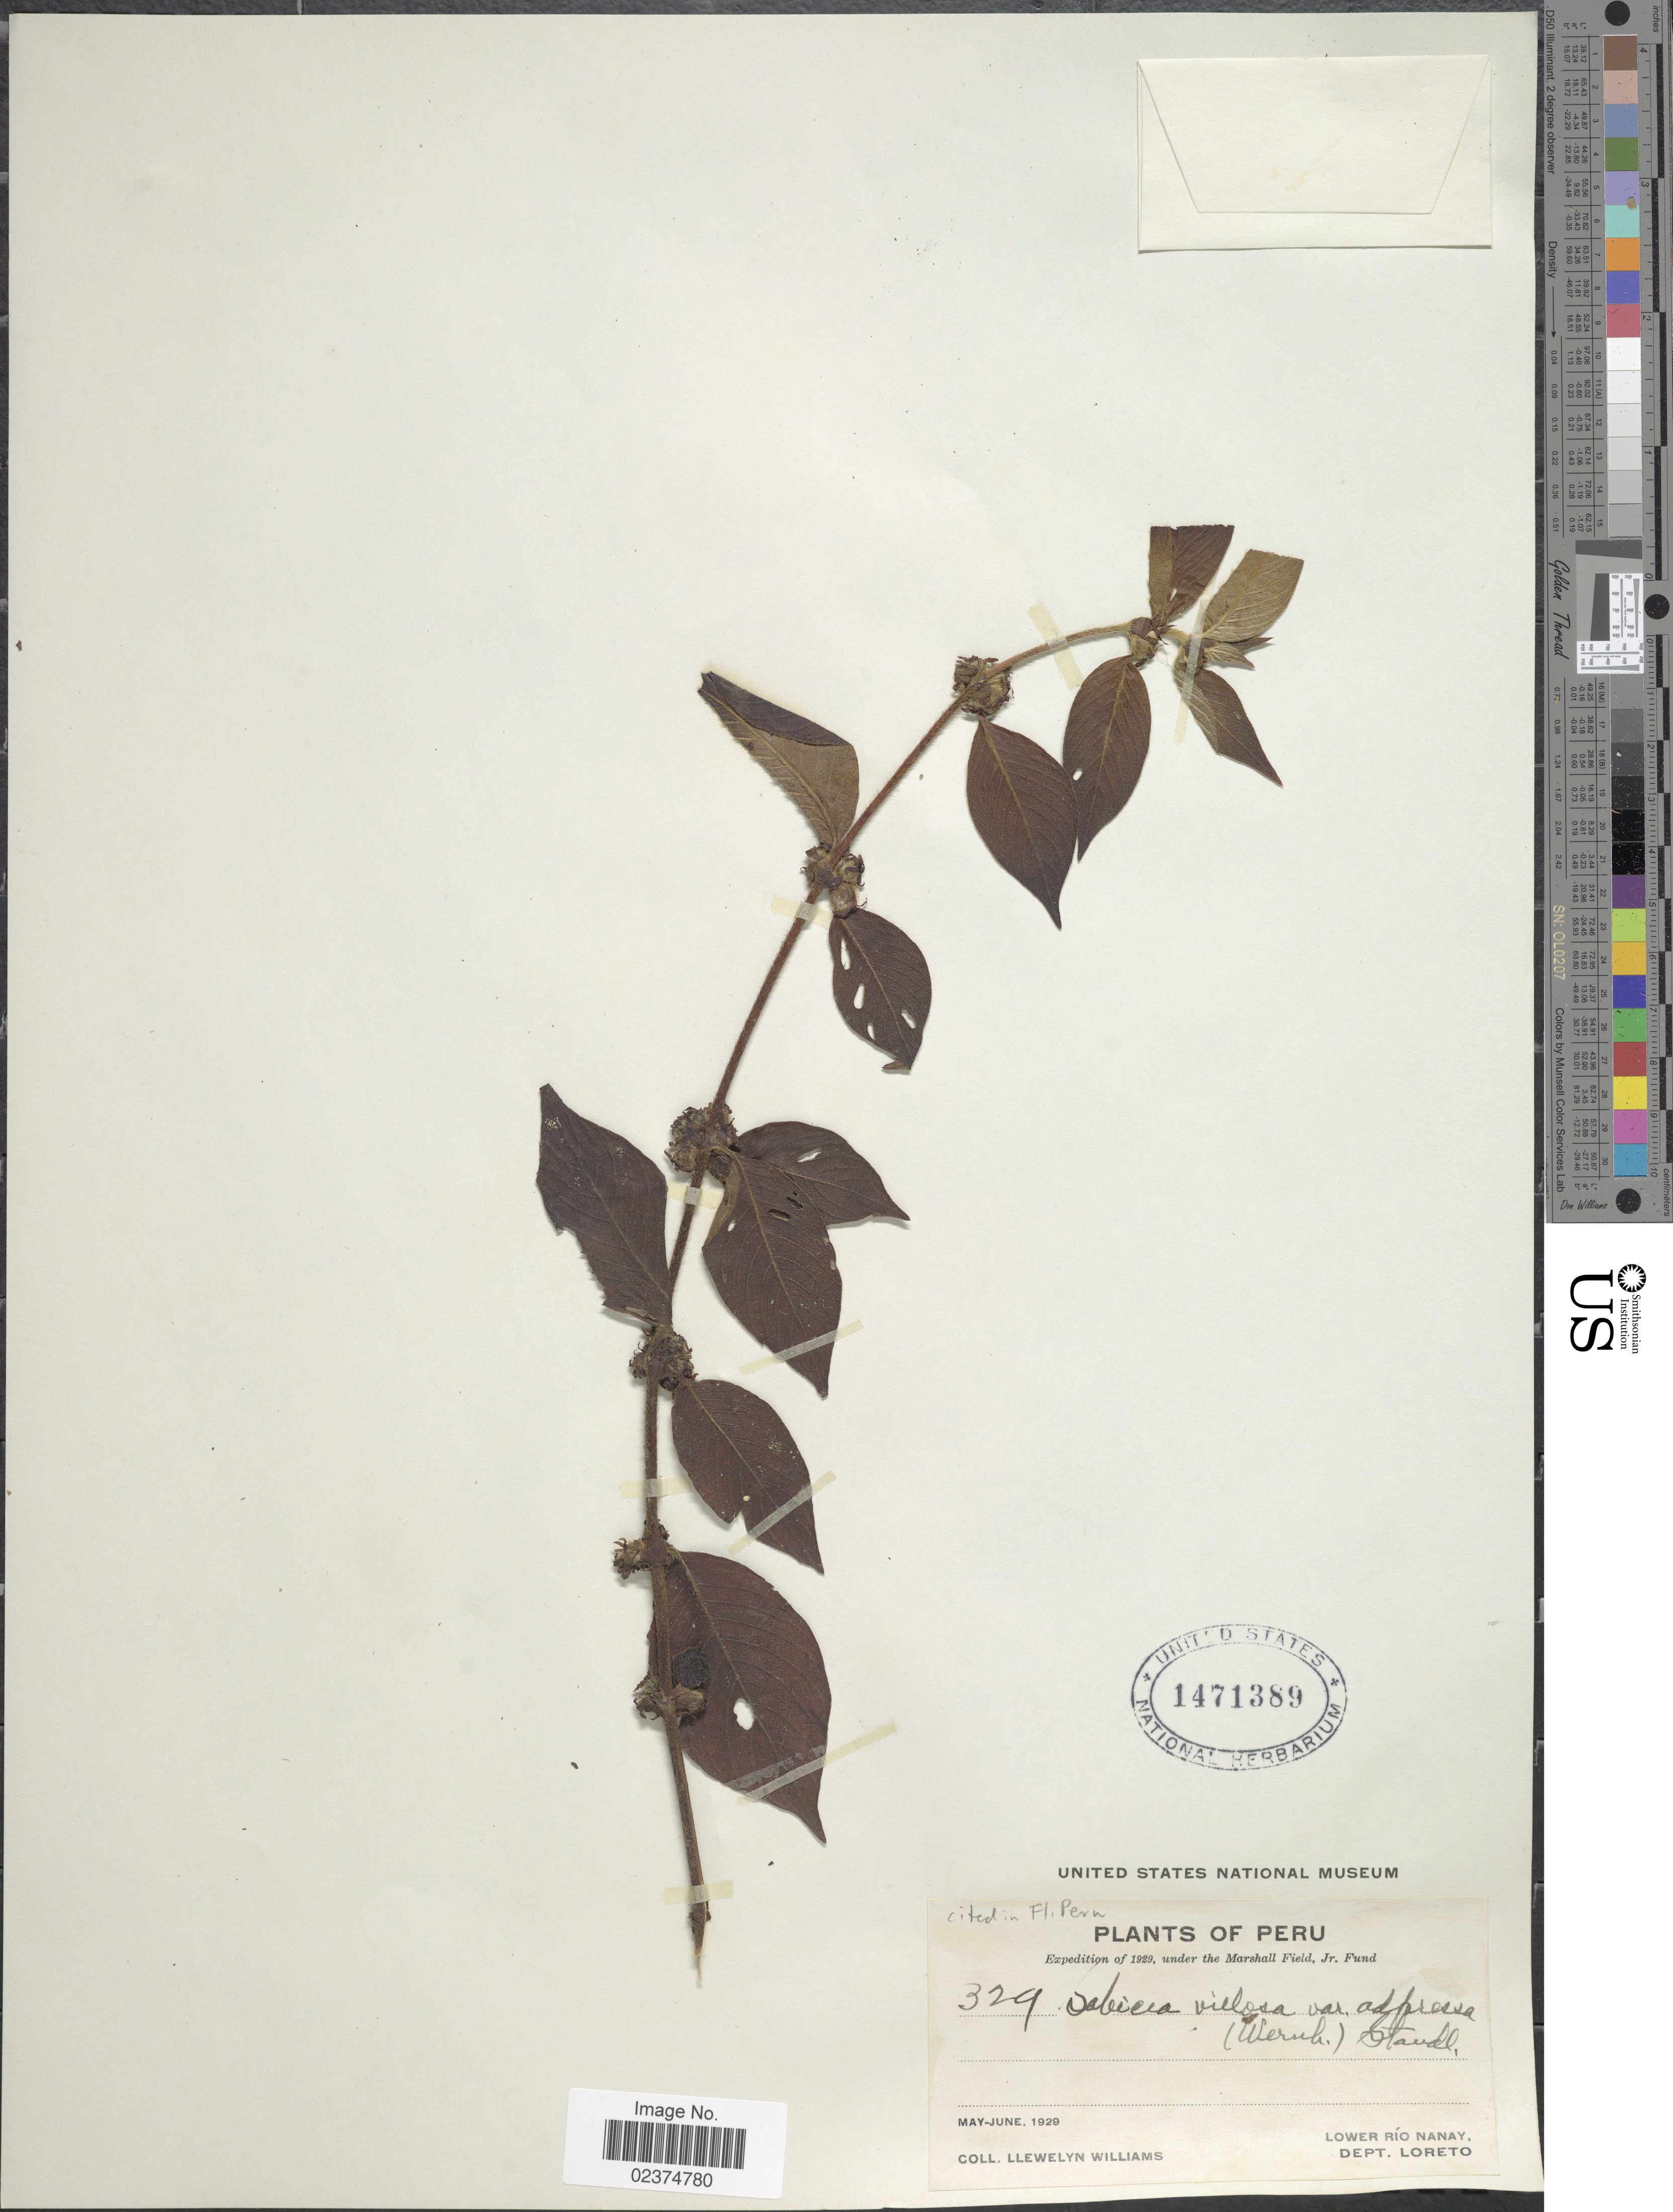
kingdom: Plantae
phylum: Tracheophyta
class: Magnoliopsida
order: Gentianales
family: Rubiaceae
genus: Sabicea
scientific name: Sabicea villosa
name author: Willd. ex Roem. & Schult.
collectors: Ll. Williams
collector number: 329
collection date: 1929-05/1929-06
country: Peru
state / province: Loreto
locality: Lower Rio Nanay, Dept. Loreto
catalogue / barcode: US 1471389